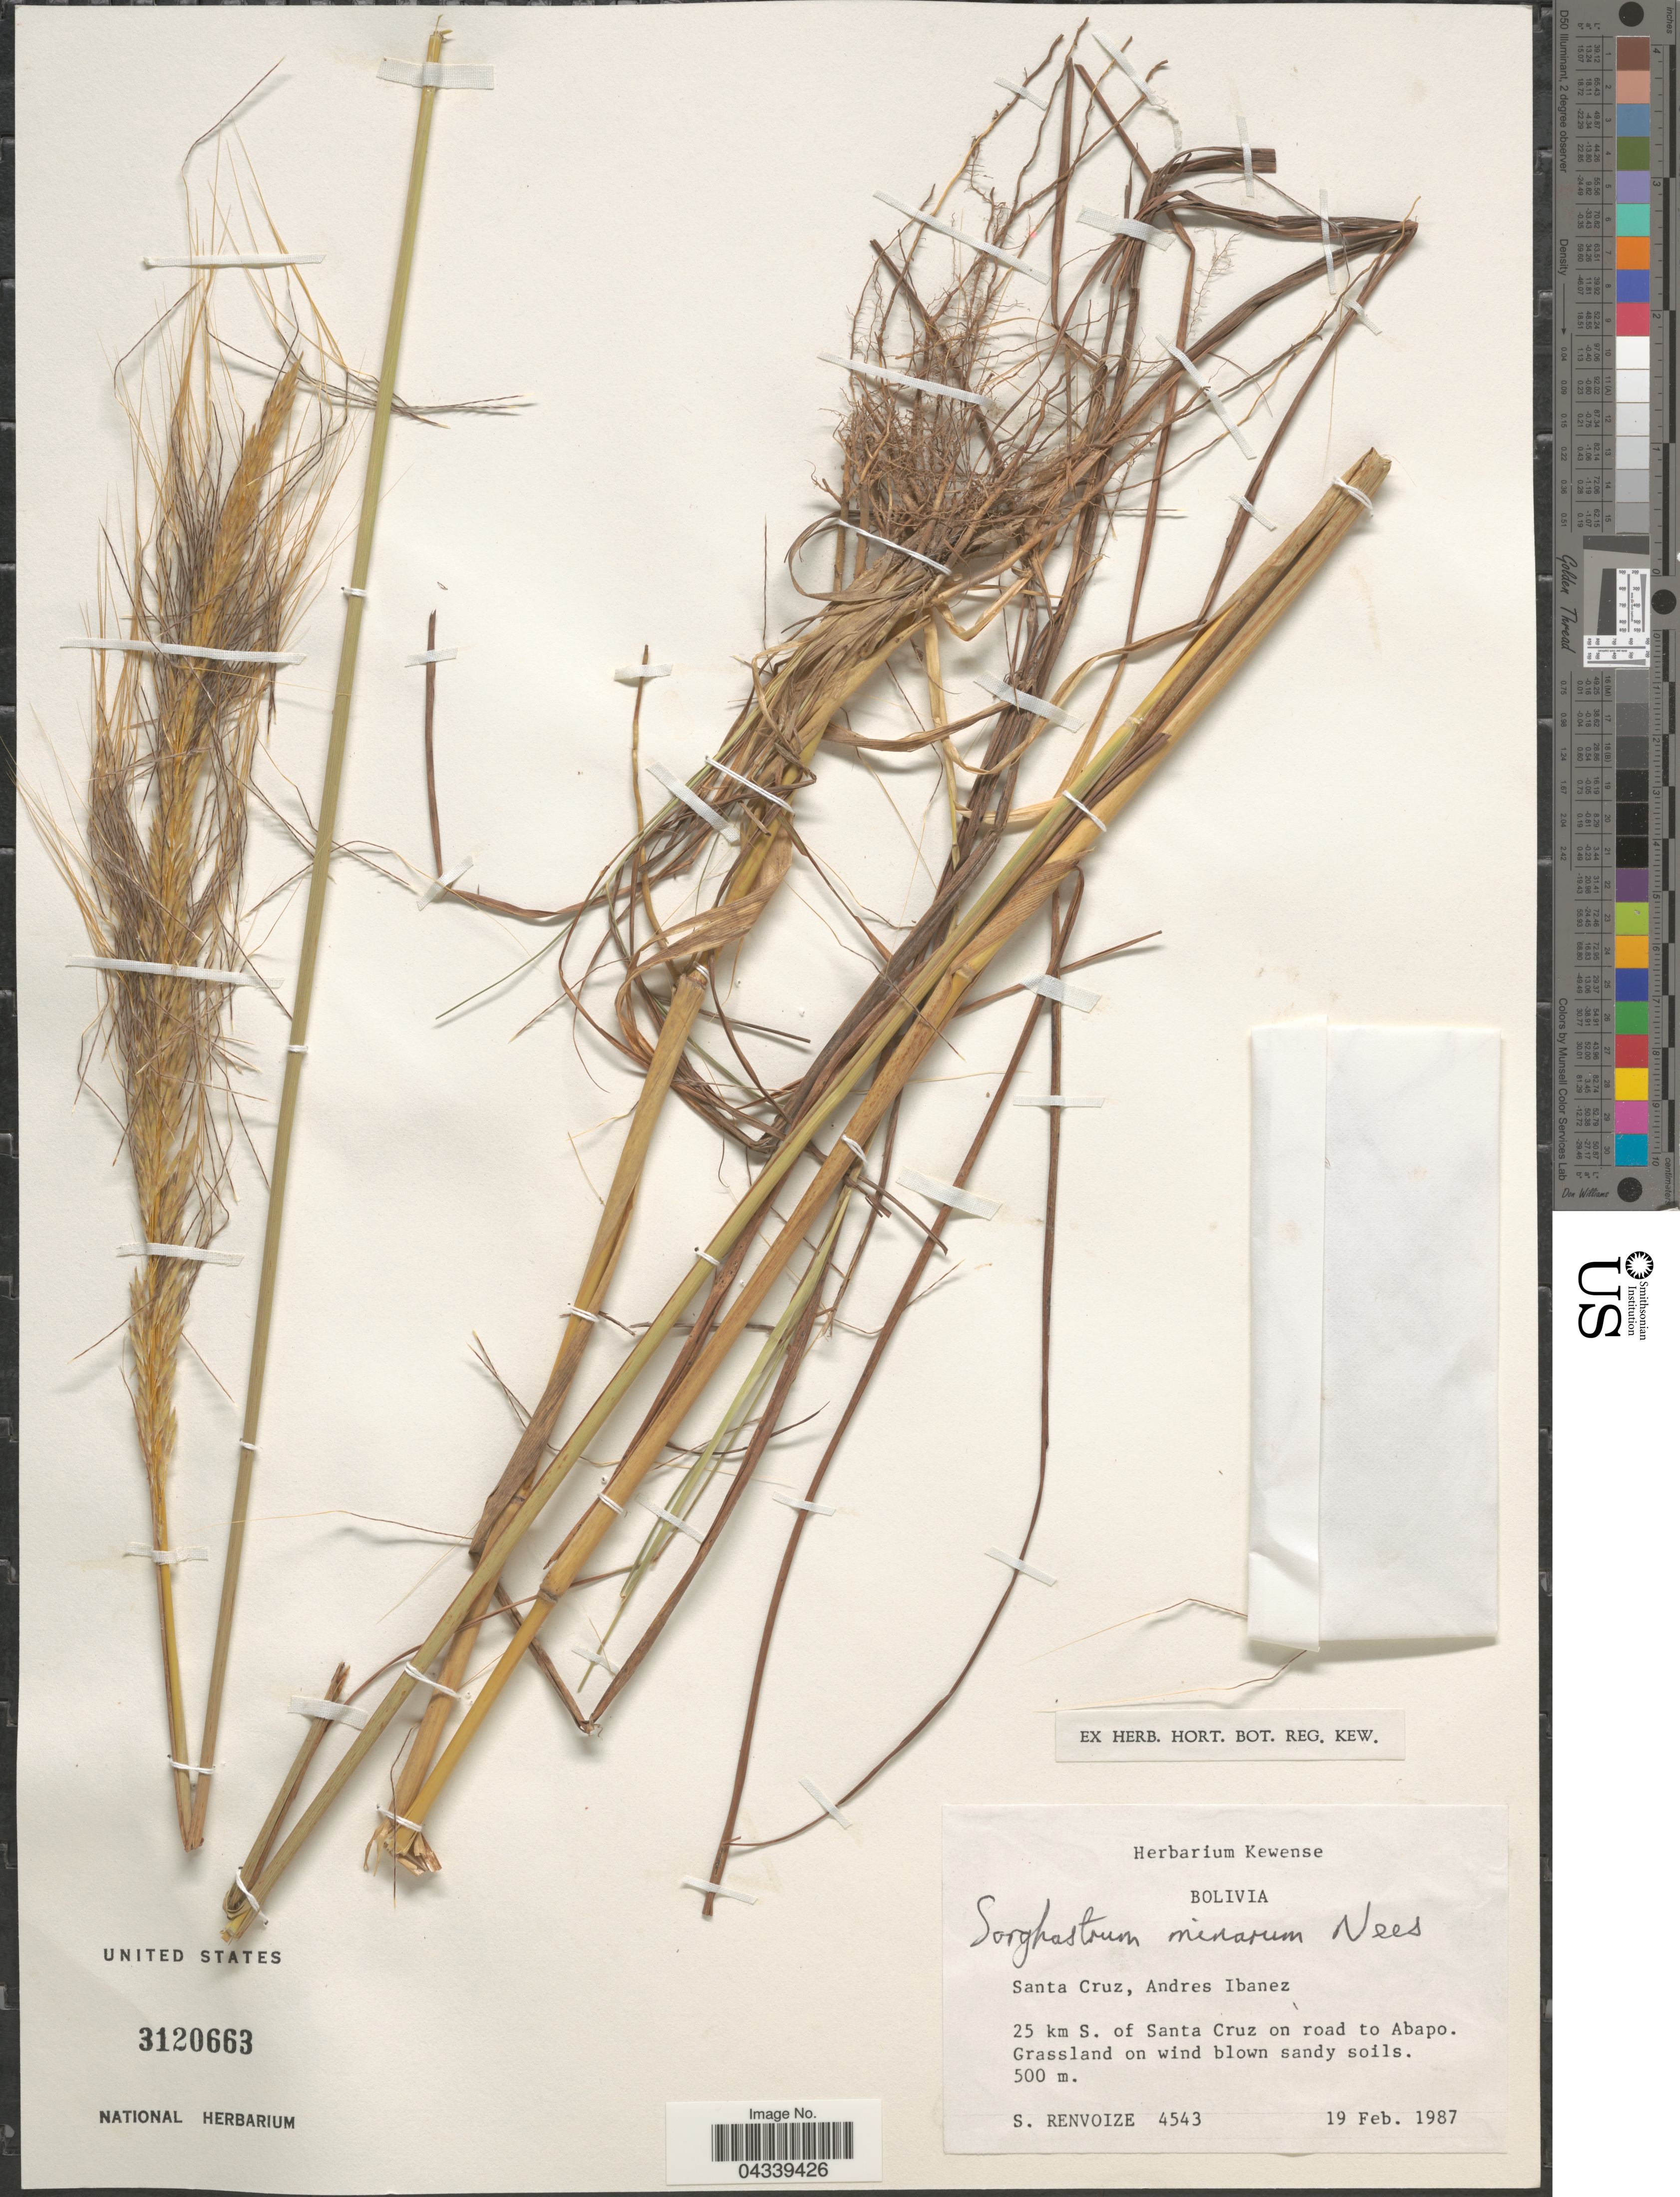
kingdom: Plantae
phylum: Tracheophyta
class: Liliopsida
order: Poales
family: Poaceae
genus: Sorghastrum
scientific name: Sorghastrum minarum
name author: (Nees) Hitchc.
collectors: S. A. Renvoize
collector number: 4543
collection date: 1987-02-19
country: Bolivia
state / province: Santa Cruz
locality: Andres Ibanez. 25 km S. of Santa Cruz on road to Abapo.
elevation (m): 500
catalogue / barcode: US 3120663